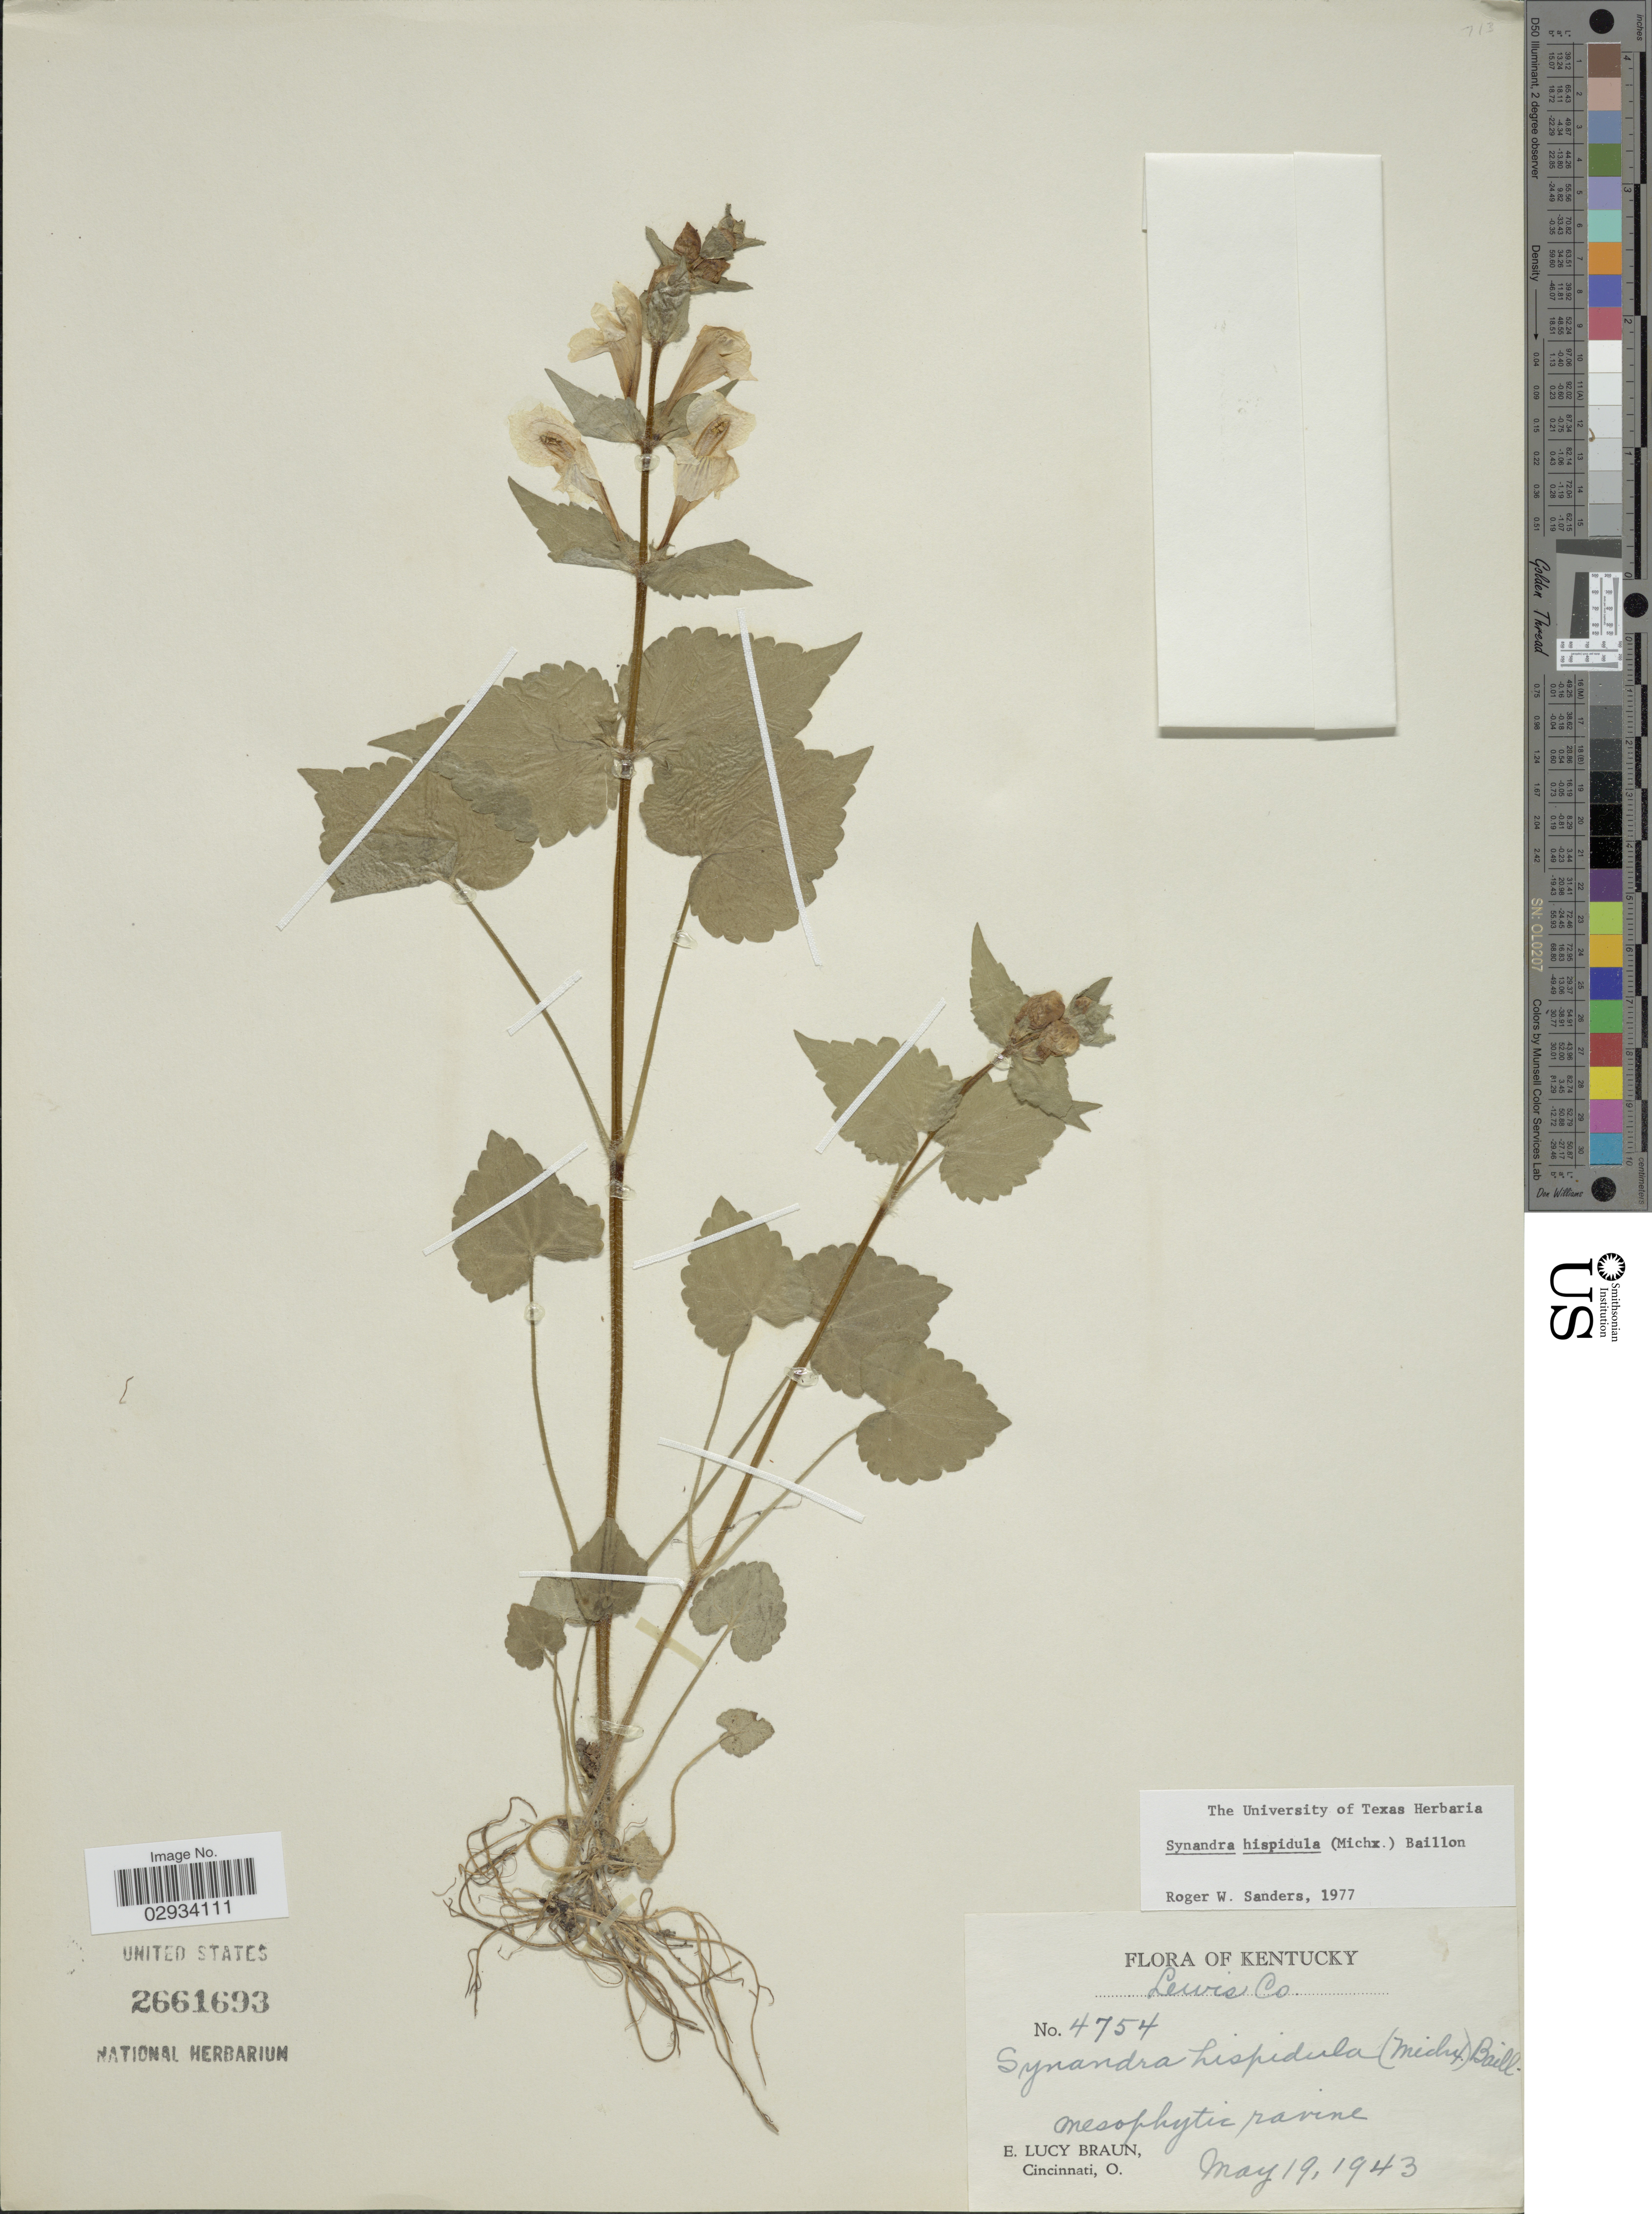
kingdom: Plantae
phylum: Tracheophyta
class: Magnoliopsida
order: Lamiales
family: Lamiaceae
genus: Synandra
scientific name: Synandra hispidula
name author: (Michx.) Baill.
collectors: E. L. Braun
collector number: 4754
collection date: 1943-05-19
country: United States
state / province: Kentucky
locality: Lewis Co.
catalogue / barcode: US 2661693